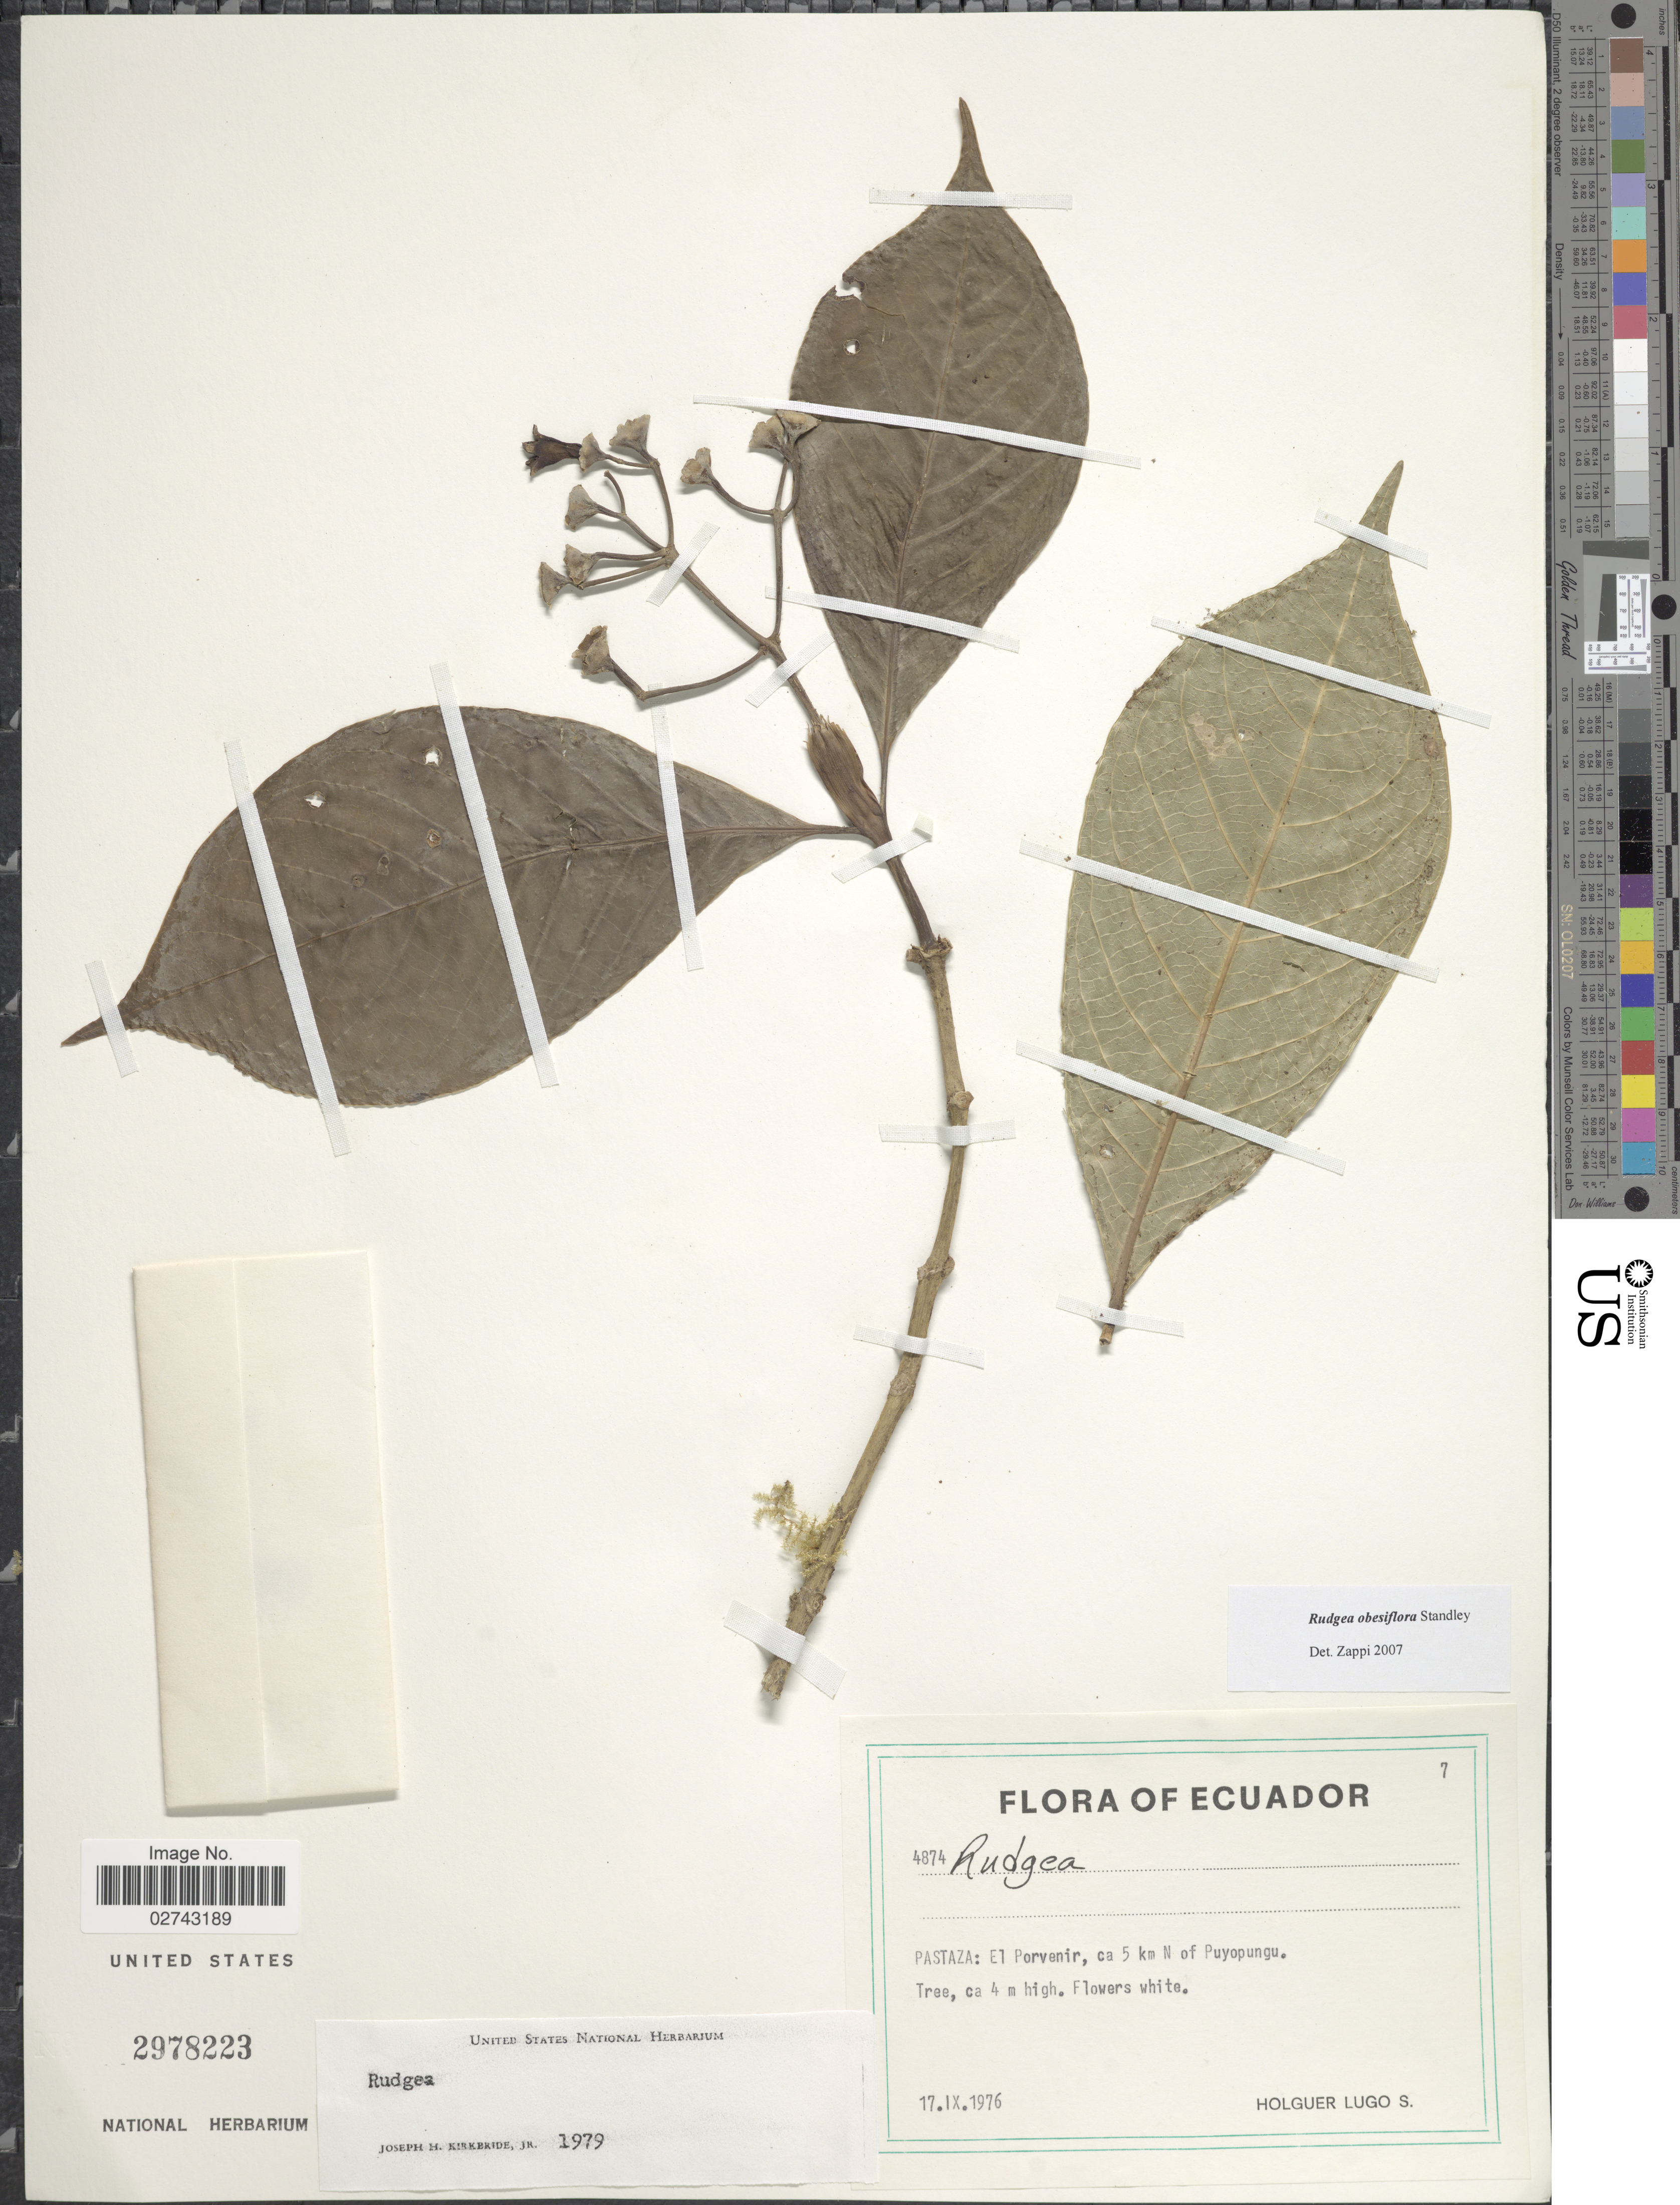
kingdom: Plantae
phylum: Tracheophyta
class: Magnoliopsida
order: Gentianales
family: Rubiaceae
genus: Rudgea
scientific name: Rudgea obesiflora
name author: Standl.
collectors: H. Lugo S.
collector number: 4874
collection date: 1976-09-17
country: Ecuador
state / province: Pastaza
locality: El Porvenir, ca 5 km N of Puyopungu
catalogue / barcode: US 2978223